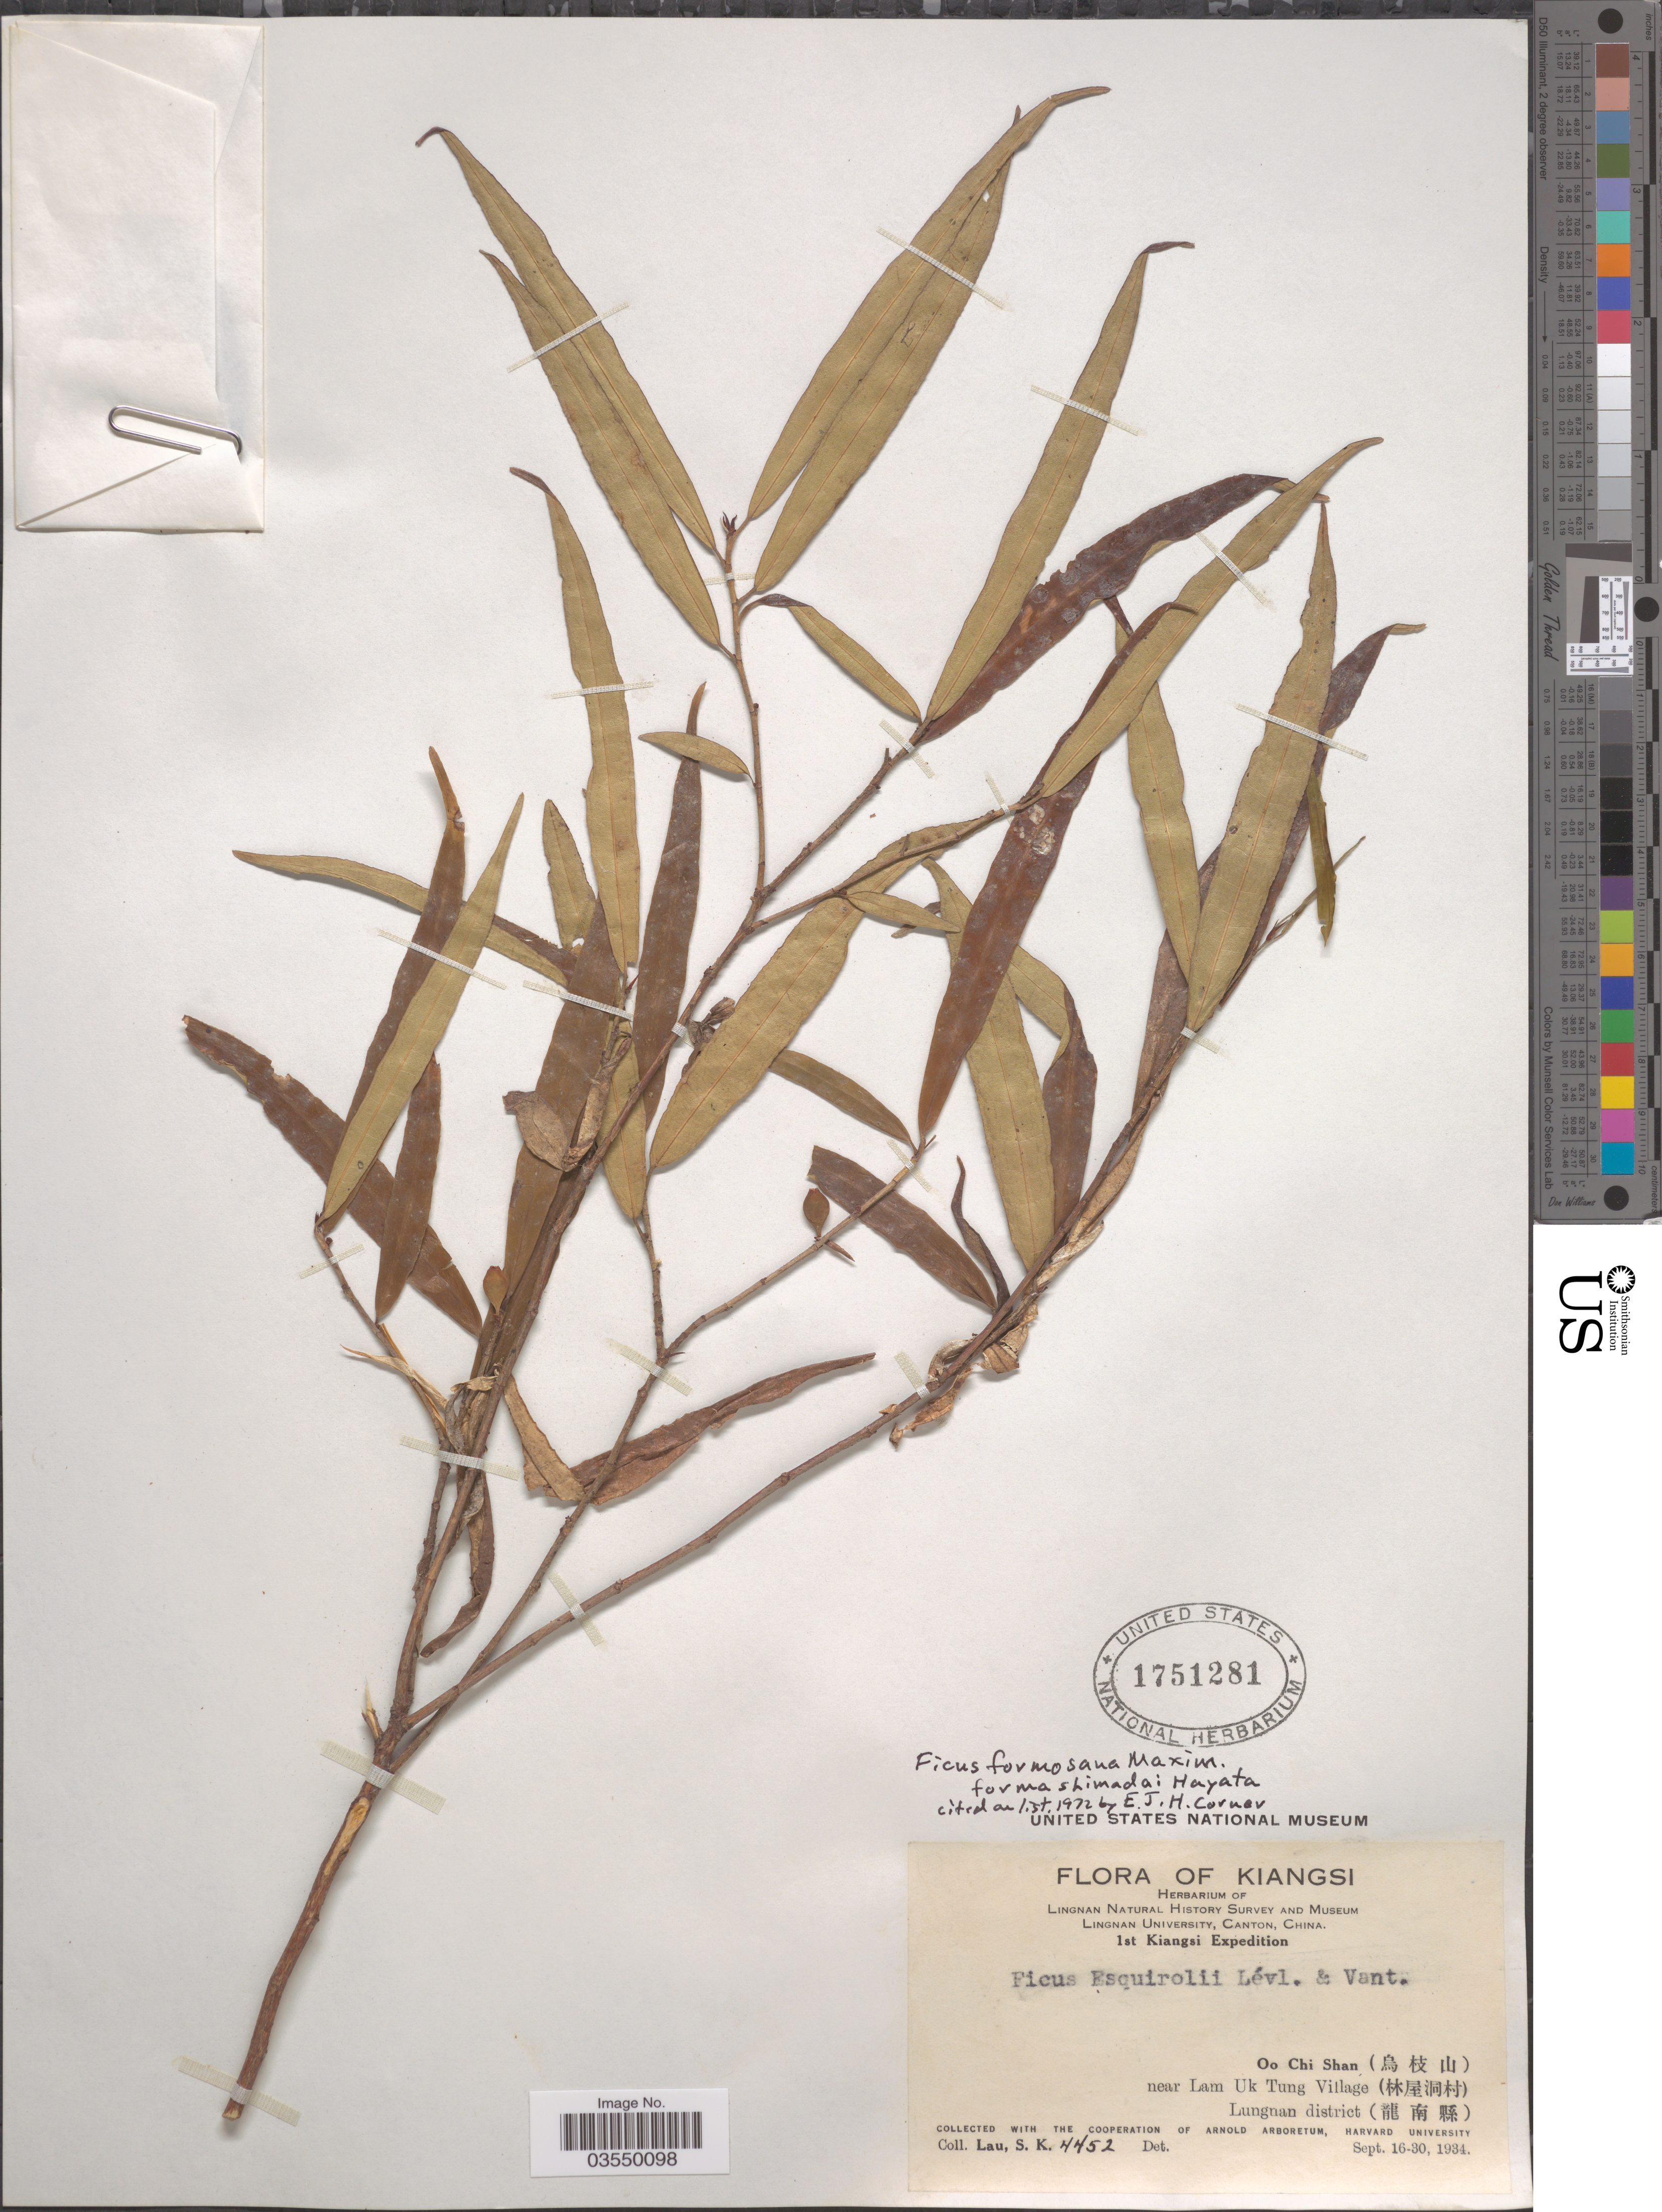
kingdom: Plantae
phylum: Tracheophyta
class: Magnoliopsida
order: Rosales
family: Moraceae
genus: Ficus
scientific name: Ficus formosana f. shimadai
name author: Hayata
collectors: S. K. Lau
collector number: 4452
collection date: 1934-09-16/1934-09-30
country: China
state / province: Jiangxi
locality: Kiangsi. Oo Chi Shan (X) near Lam Uk Tung Village (X) Lungnan district (X).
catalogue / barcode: US 1751281